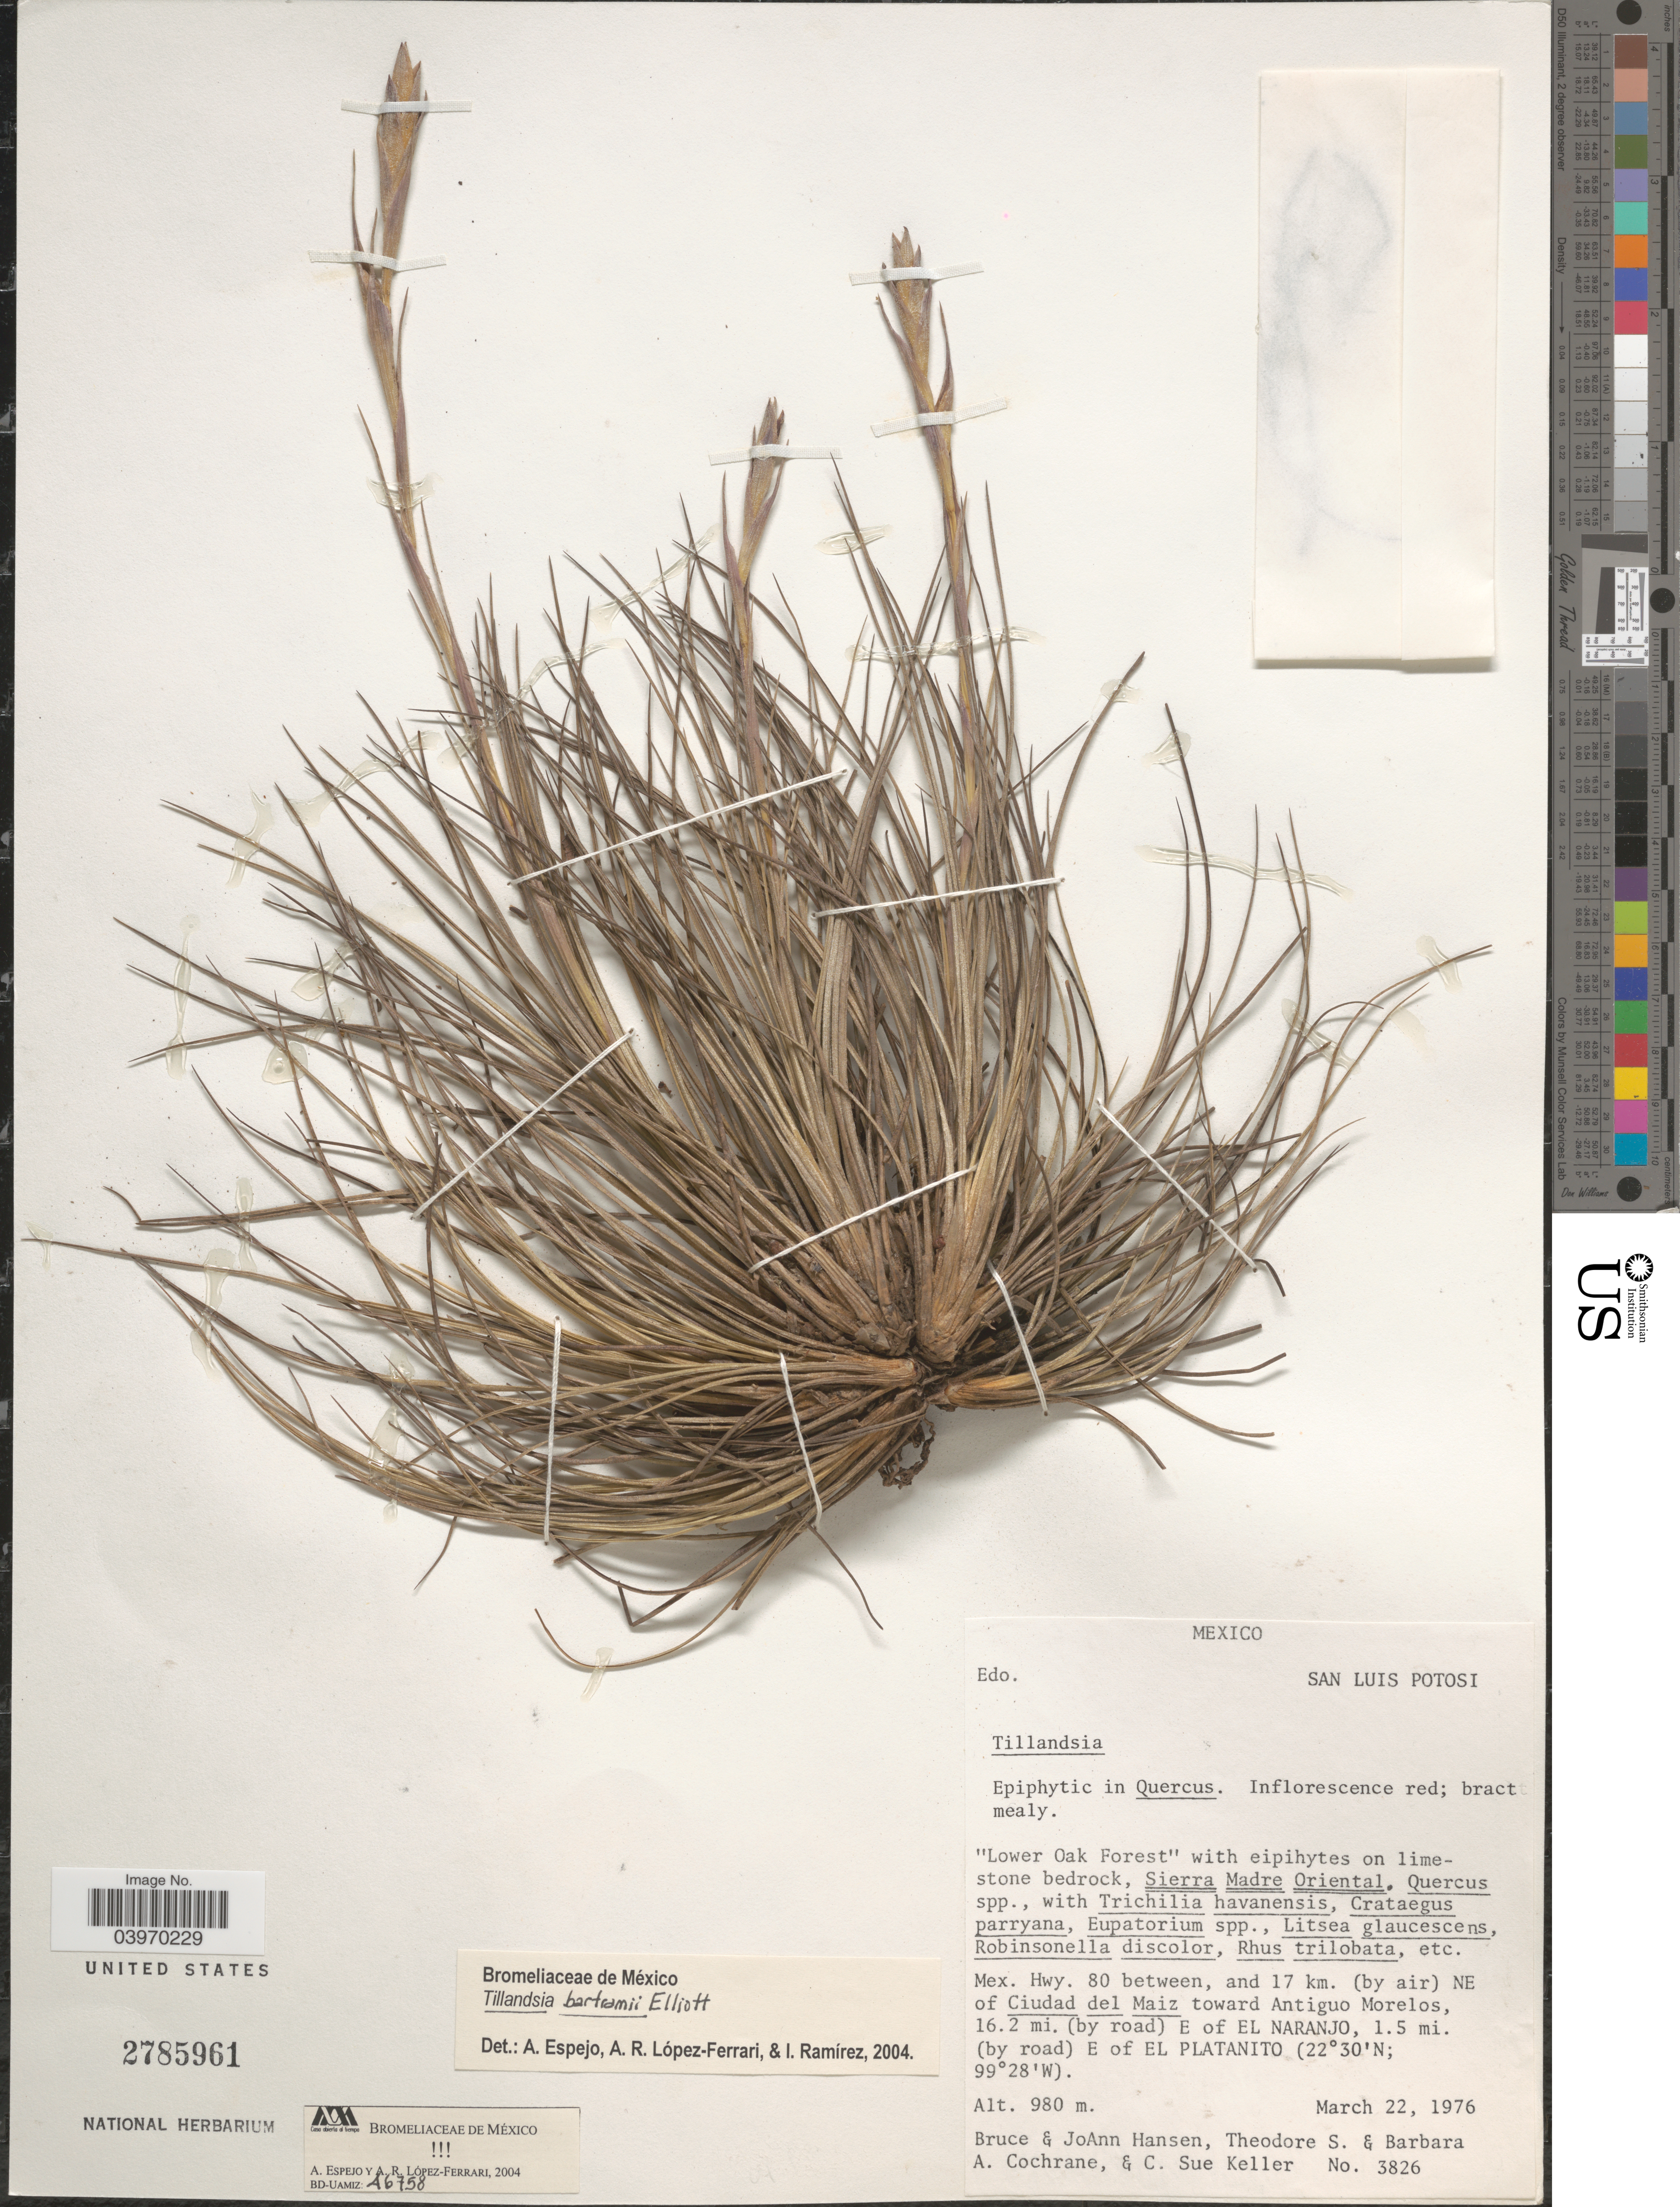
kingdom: Plantae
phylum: Tracheophyta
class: Liliopsida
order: Poales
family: Bromeliaceae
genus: Tillandsia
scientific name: Tillandsia bartramii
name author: Elliott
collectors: B. Hansen, J. Hansen, T. S. Cochrane, B. Cochrane & C. Keller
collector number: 3826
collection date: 1976-03-22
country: Mexico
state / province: San Luis Potosí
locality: Mex. Hwy. 80 between, and 17 km. (by air) NE of Ciudad del Maiz toward Antiguo Morelos, 16.2 mi. (by road) E of El Naranjo, 1.5 mi. (by road) E of El Plantanito.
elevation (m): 980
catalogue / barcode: US 2785961